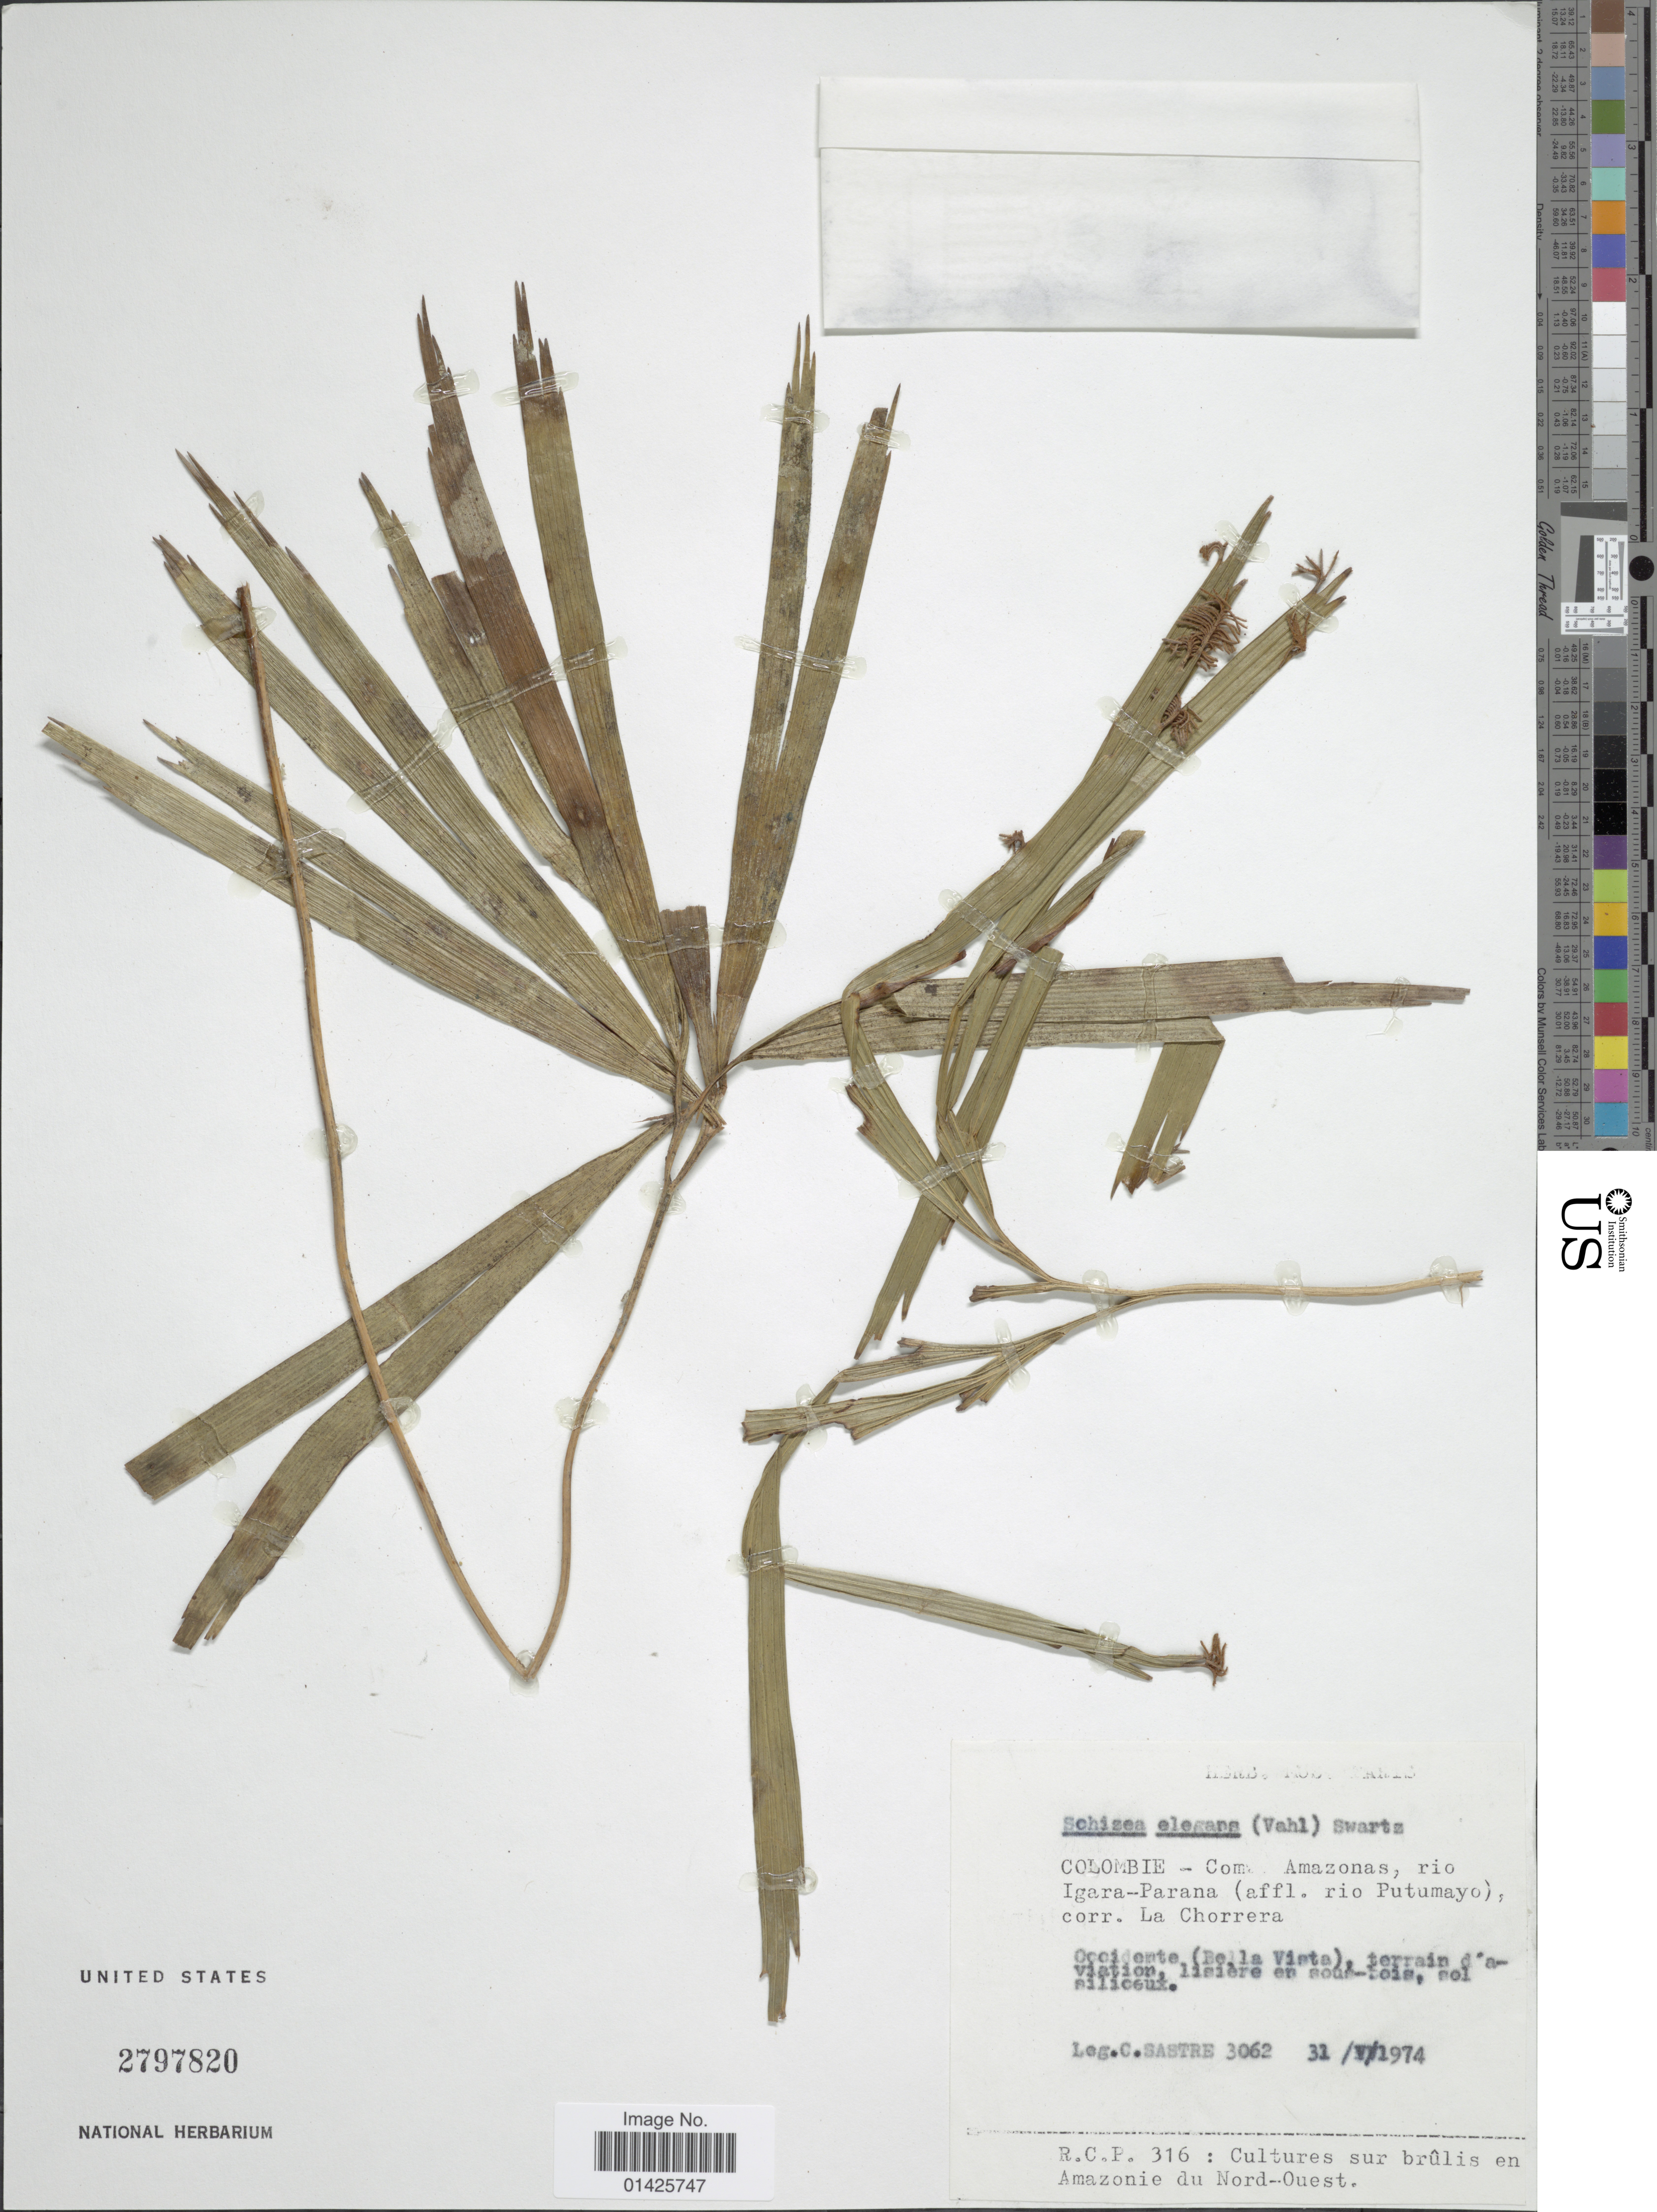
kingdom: Plantae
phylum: Tracheophyta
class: Polypodiopsida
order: Schizaeales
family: Schizaeaceae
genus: Schizaea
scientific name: Schizaea elegans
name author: (Vahl) Sw.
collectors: C. Sastre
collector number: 3062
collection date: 1974-05-31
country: Colombia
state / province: Amazônas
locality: Comisaria Amazonas, rio Igara-Parana (affl. rio Putumayo) corr. La Chorrera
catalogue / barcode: US 2797820